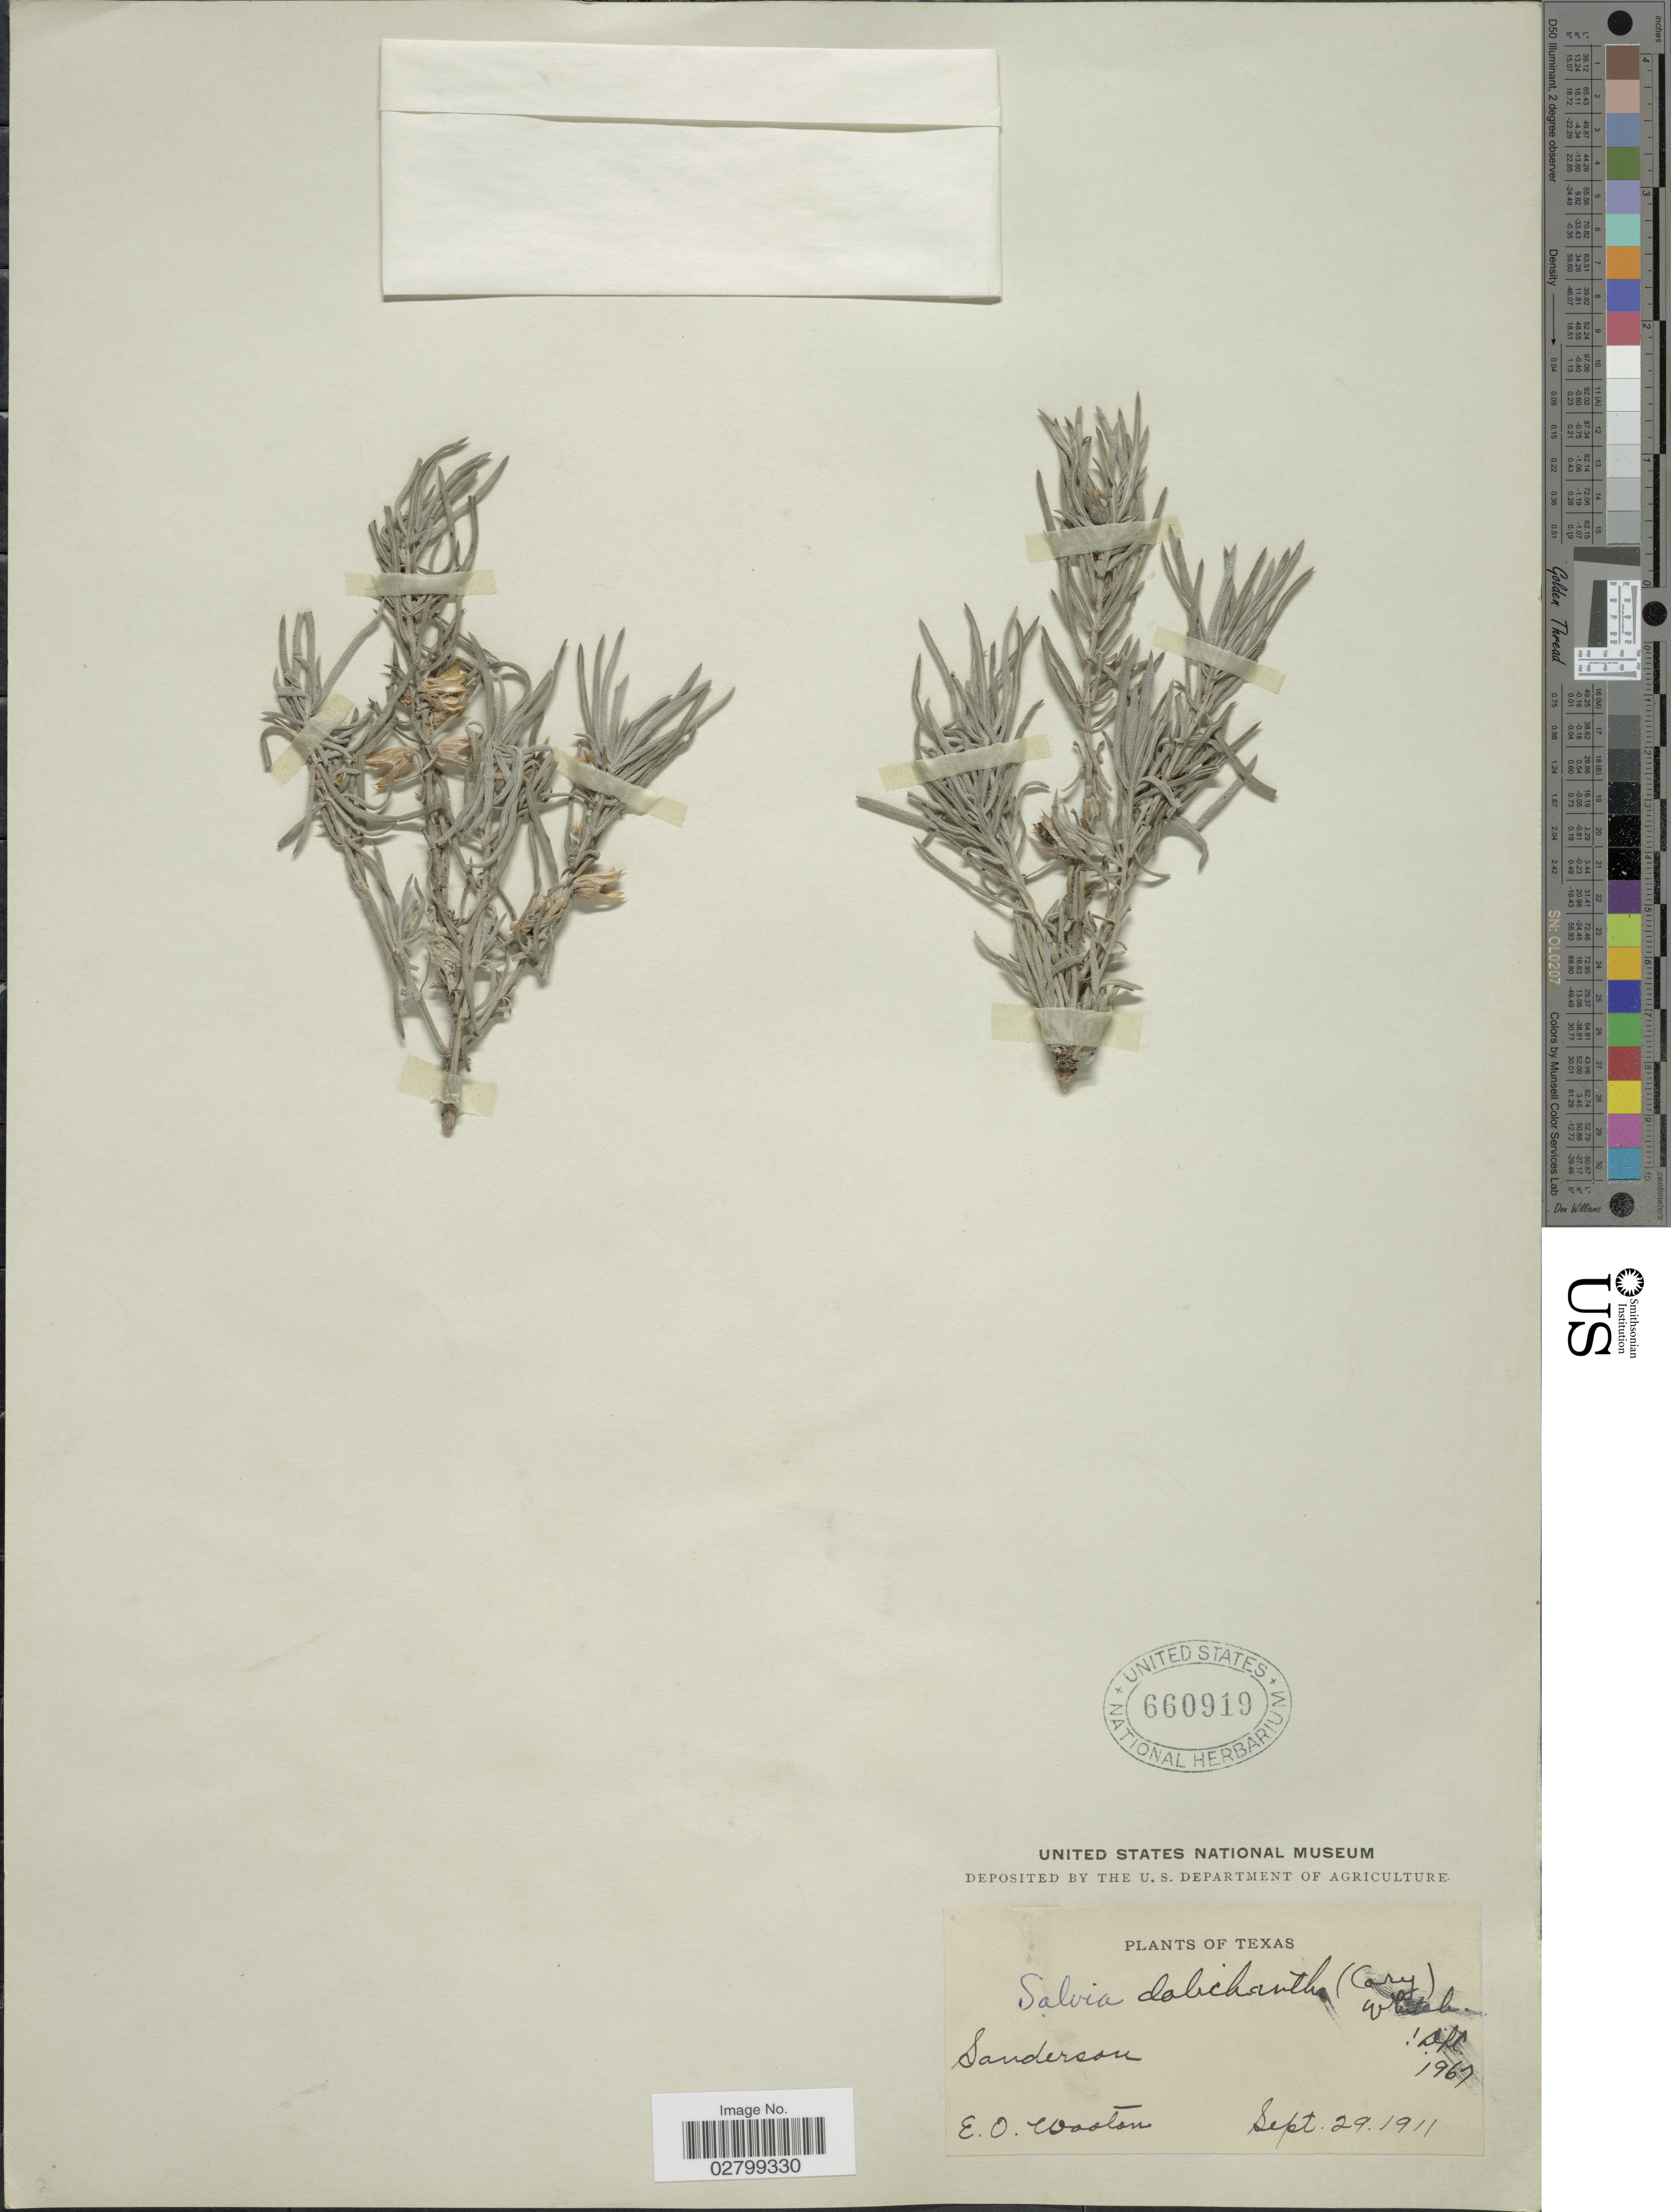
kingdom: Plantae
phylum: Tracheophyta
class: Magnoliopsida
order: Lamiales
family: Lamiaceae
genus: Salvia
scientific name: Salvia dolichantha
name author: E. Peter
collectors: E. O. Wooton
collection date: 1911-09-29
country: United States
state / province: Texas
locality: Sanderson.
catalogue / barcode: US 660919